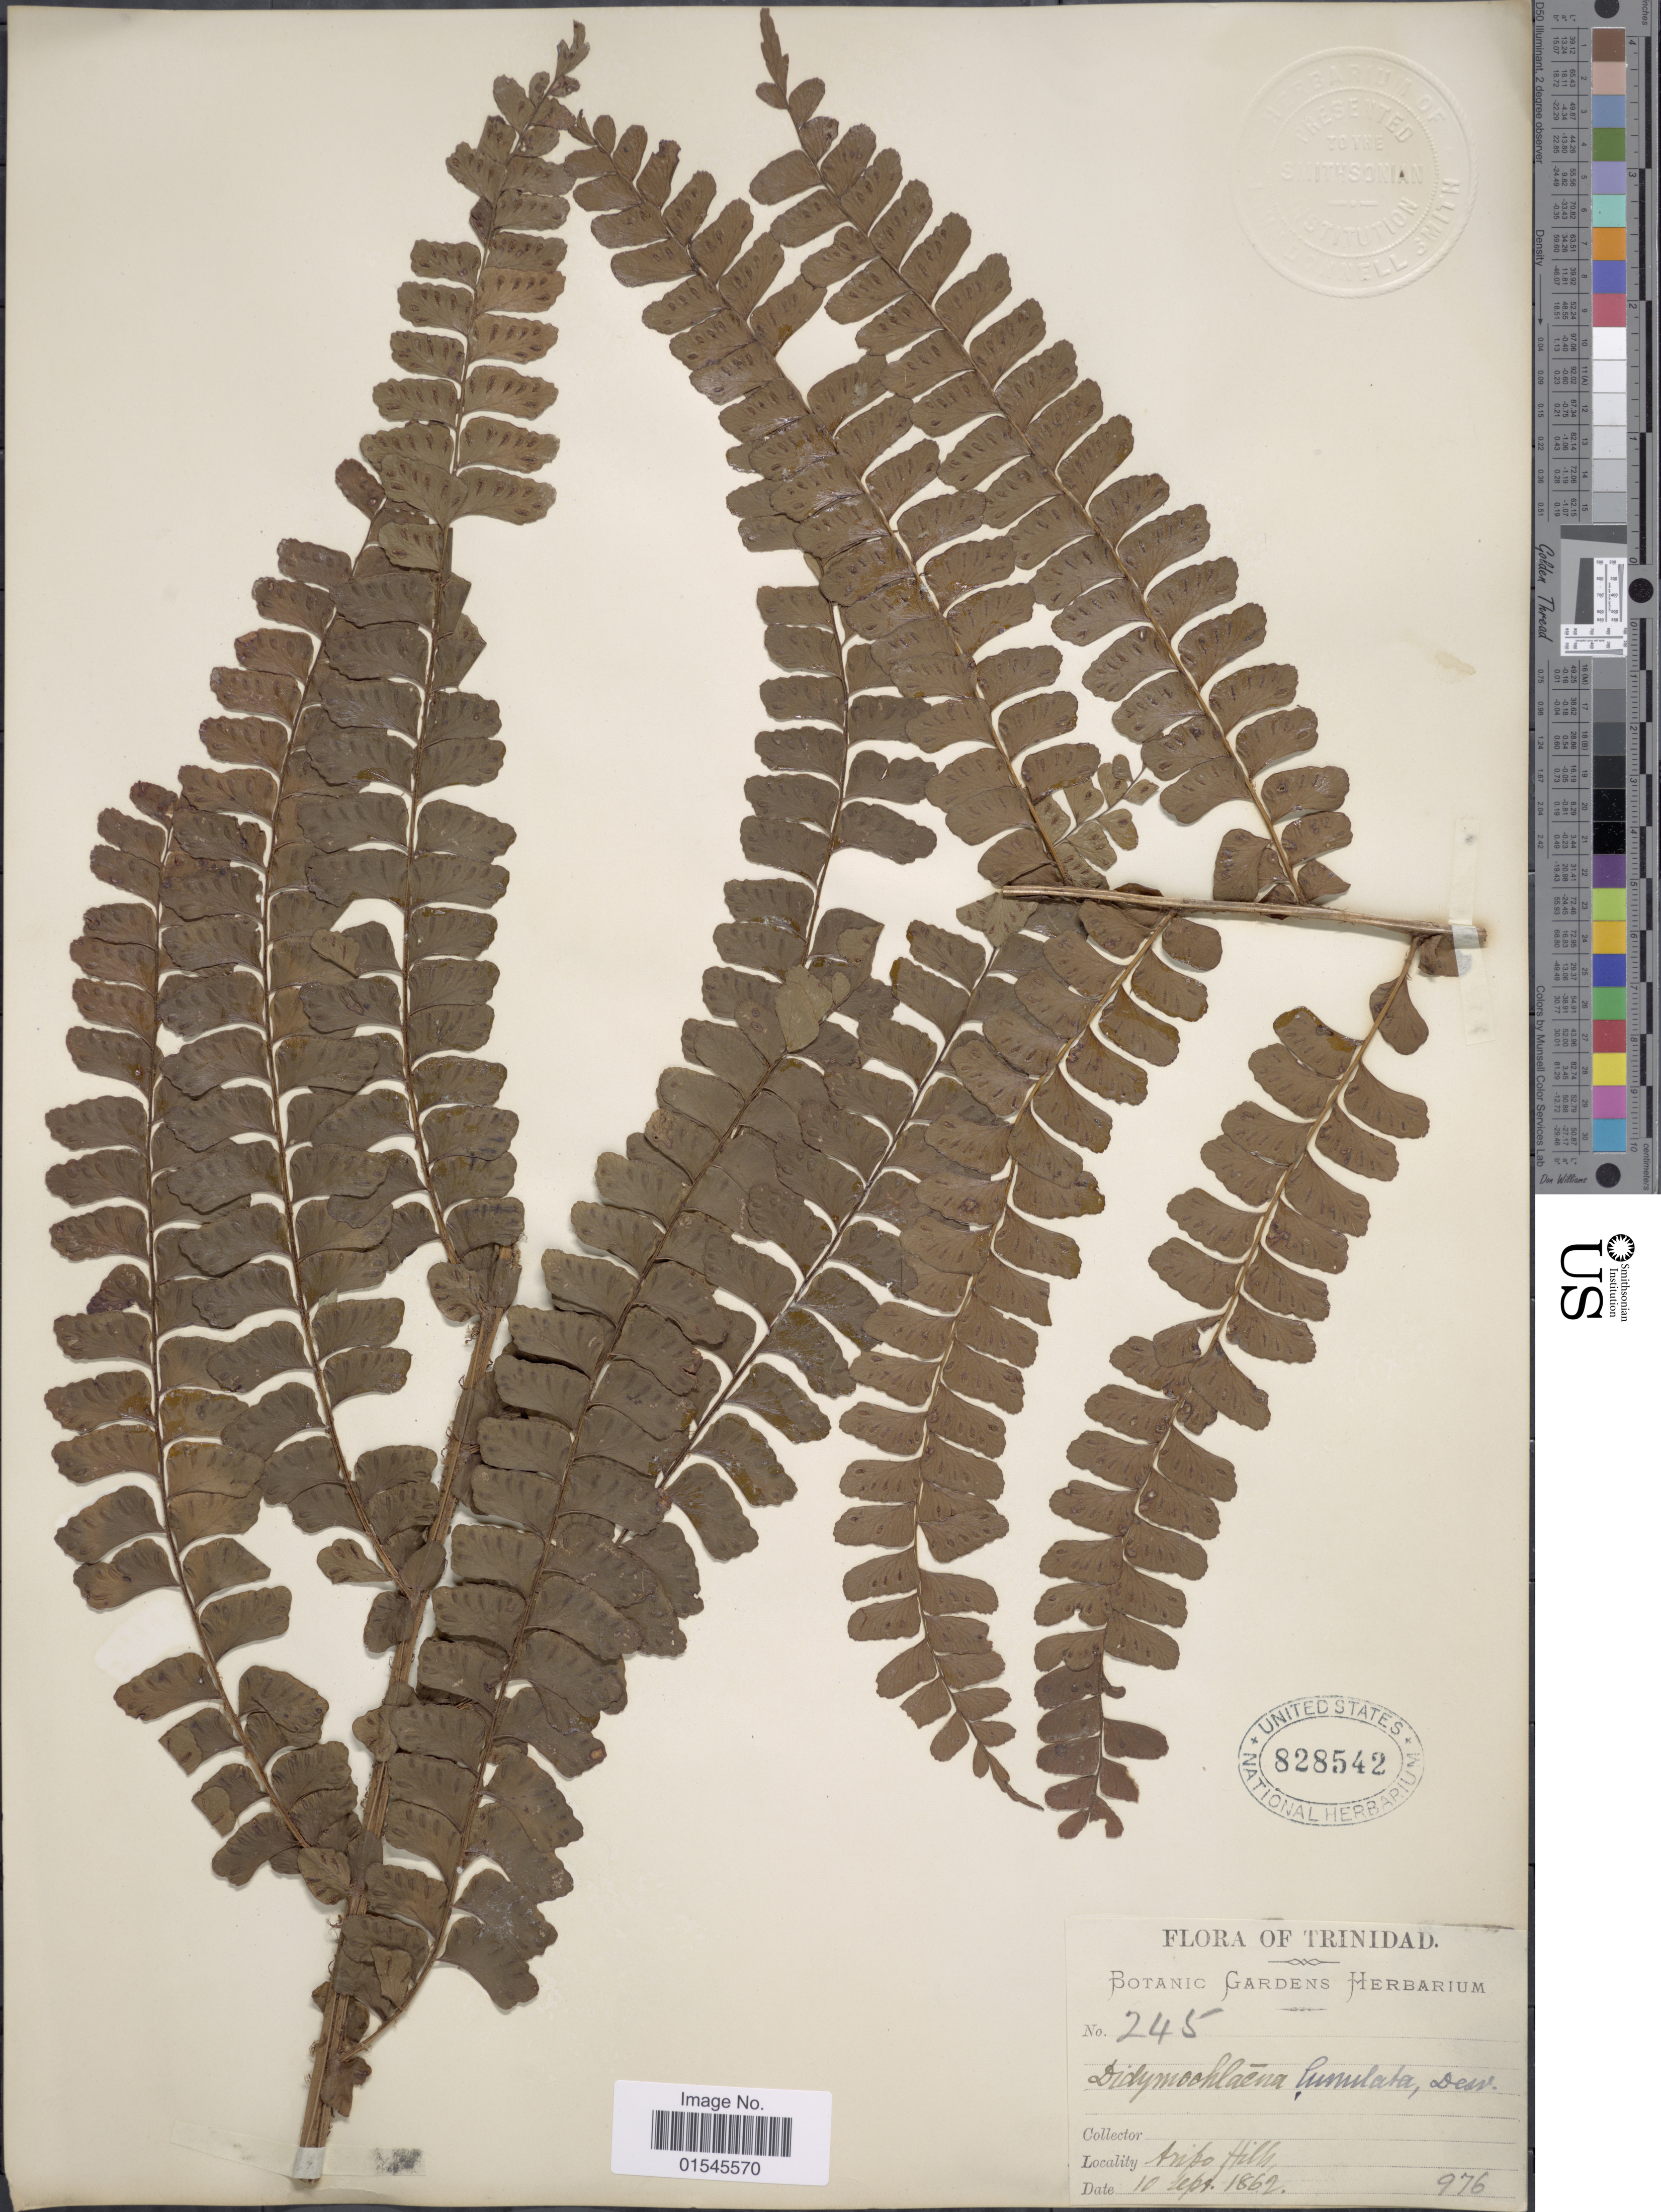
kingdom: Plantae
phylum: Tracheophyta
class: Polypodiopsida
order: Polypodiales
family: Didymochlaenaceae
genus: Didymochlaena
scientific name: Didymochlaena truncatula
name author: (Sw.) J. Sm.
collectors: ex herb. Bot. Gard.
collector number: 245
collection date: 1862-09-10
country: Trinidad and Tobago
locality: Trinidad, Aripo Hills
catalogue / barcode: US 828542